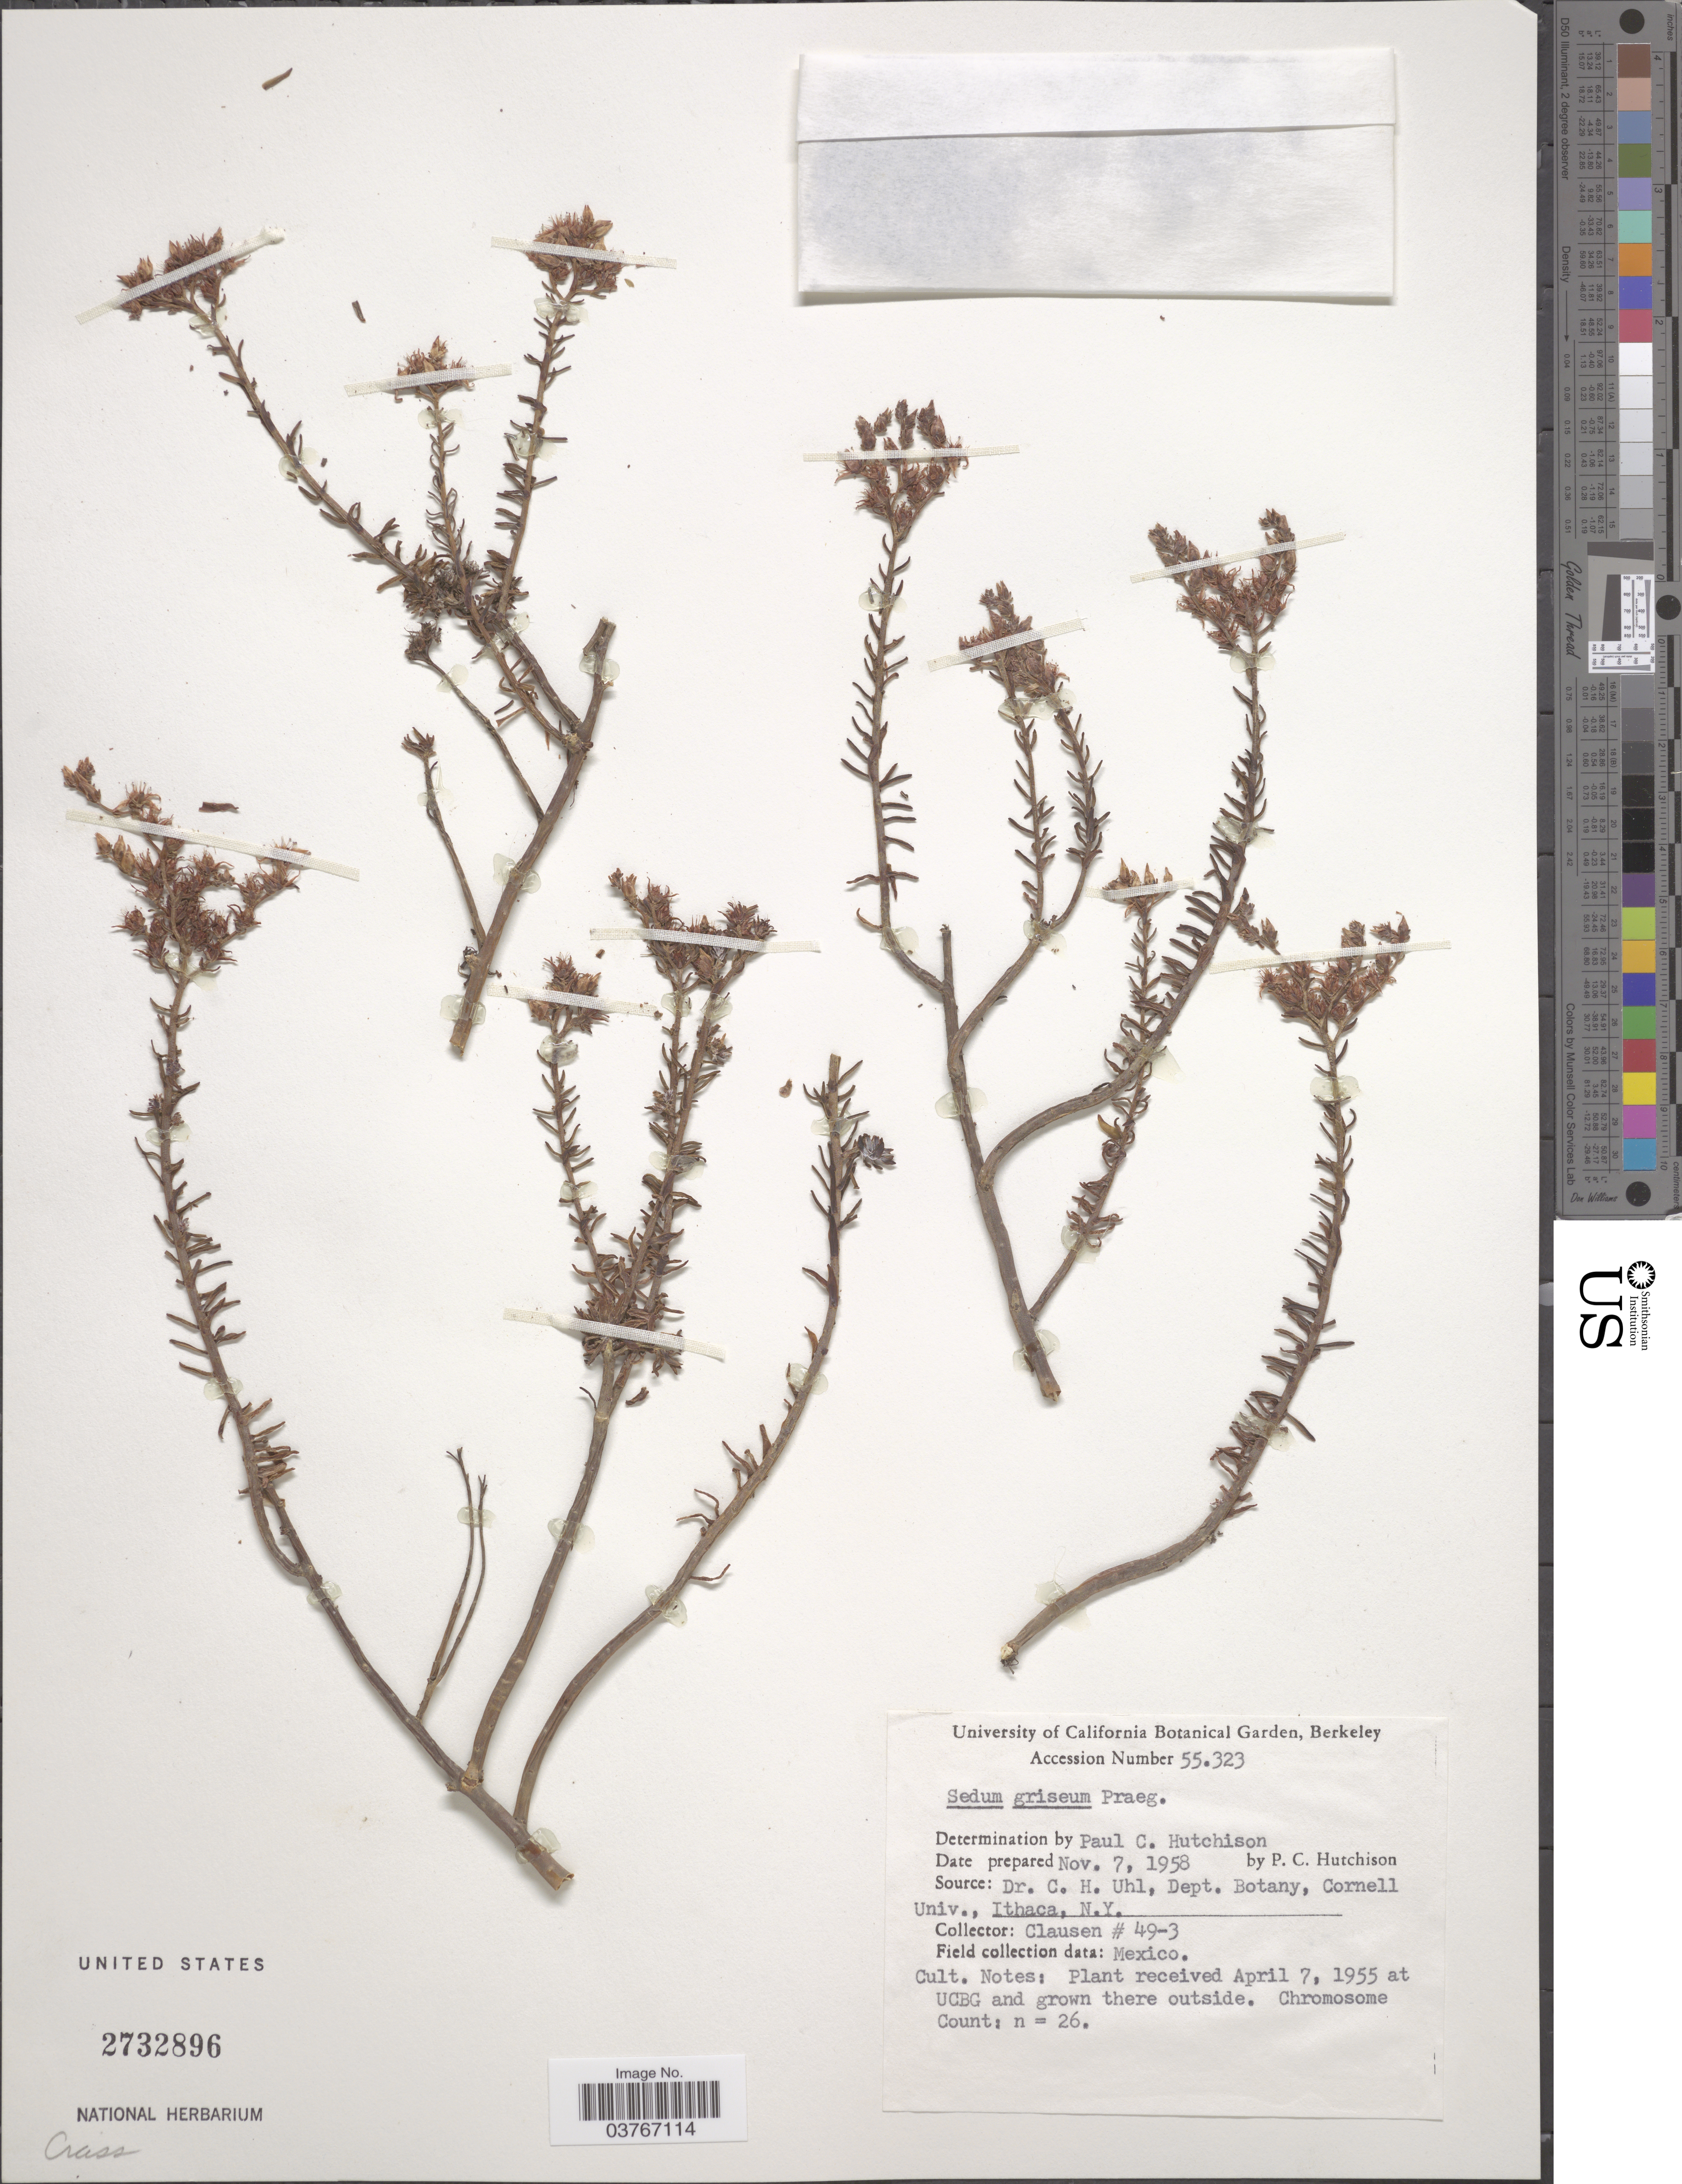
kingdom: Plantae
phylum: Tracheophyta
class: Magnoliopsida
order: Saxifragales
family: Crassulaceae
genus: Sedum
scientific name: Sedum griseum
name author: Praeger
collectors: P. C. Hutchison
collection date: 1958-11-07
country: United States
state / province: California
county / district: Alameda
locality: University of California Botanical Garden, Berkeley.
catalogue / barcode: US 2732896